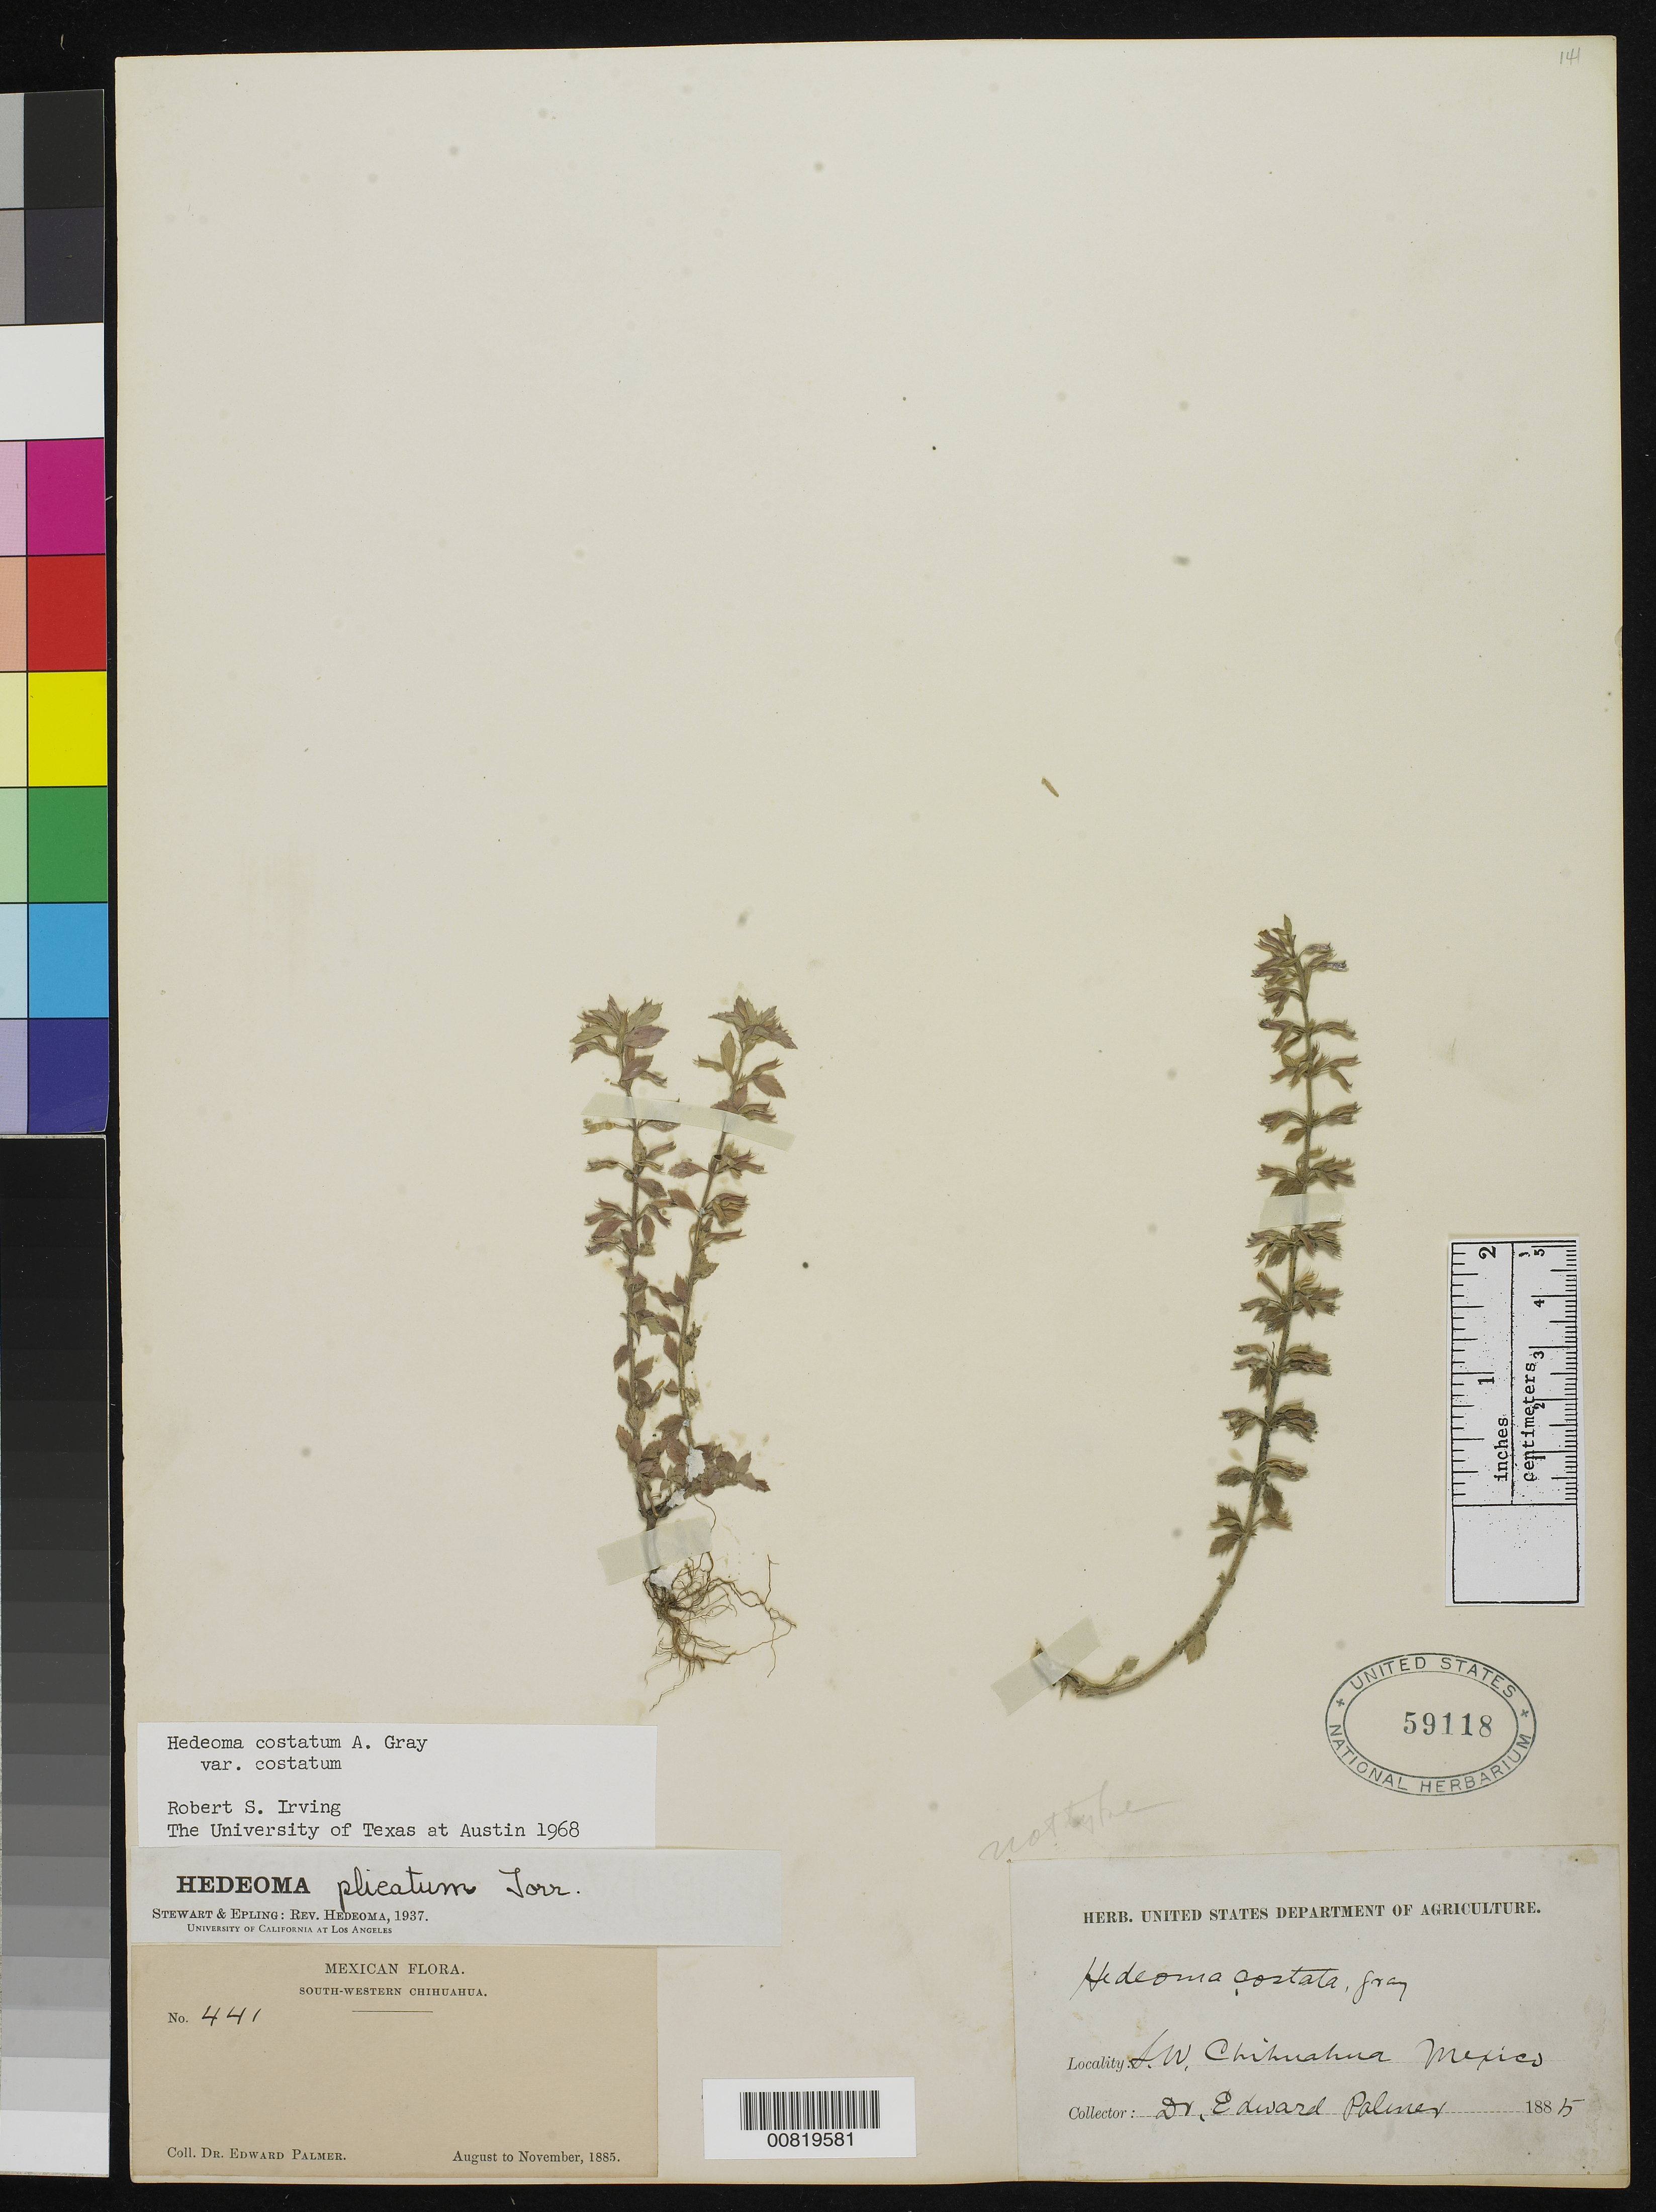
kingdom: Plantae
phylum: Tracheophyta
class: Magnoliopsida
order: Lamiales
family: Lamiaceae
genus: Hedeoma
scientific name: Hedeoma costata var. costata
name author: A. Gray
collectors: E. Palmer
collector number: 441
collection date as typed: Aug 1885 to -- Nov 1885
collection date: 1885-08/1885-11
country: Mexico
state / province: Chihuahua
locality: South-Western Chihuahua.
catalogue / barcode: US 59118